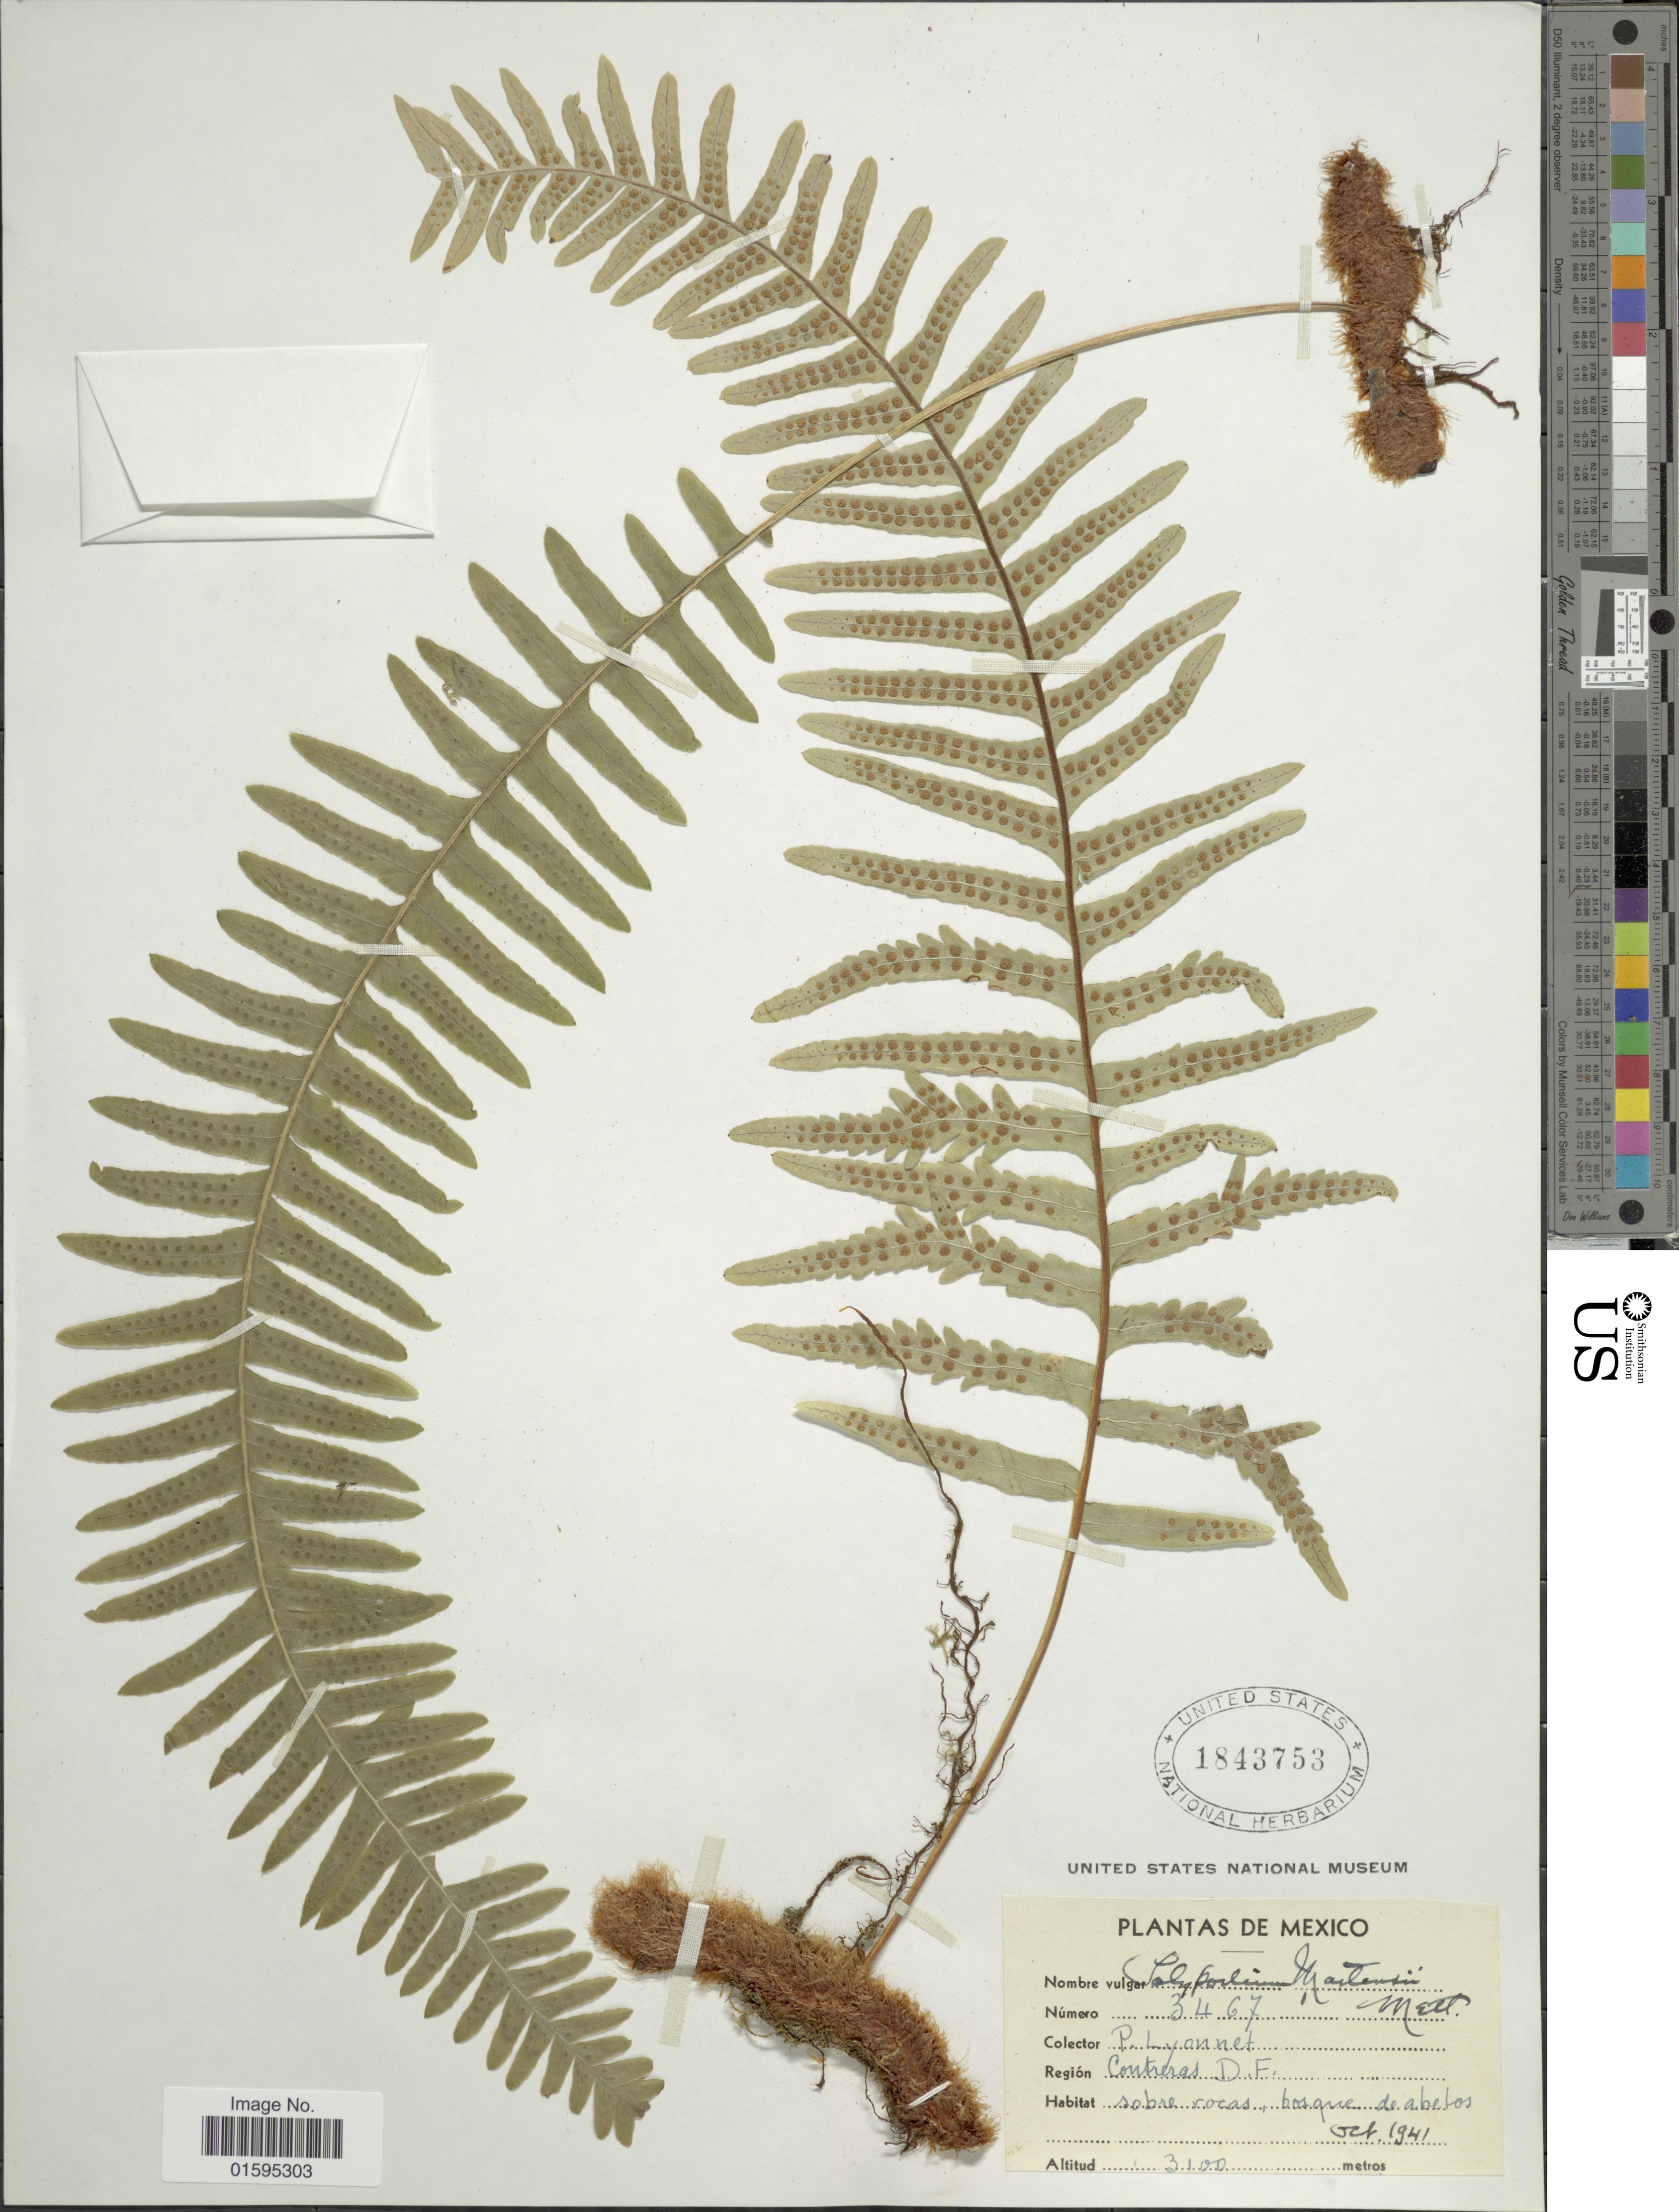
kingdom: Plantae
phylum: Tracheophyta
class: Polypodiopsida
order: Polypodiales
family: Polypodiaceae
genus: Polypodium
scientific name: Polypodium martensii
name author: Mett.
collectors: P. Lyonnet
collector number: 3467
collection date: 1941-10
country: Mexico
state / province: Distrito Federal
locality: Región Contreras D. F.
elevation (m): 3100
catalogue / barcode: US 1843753